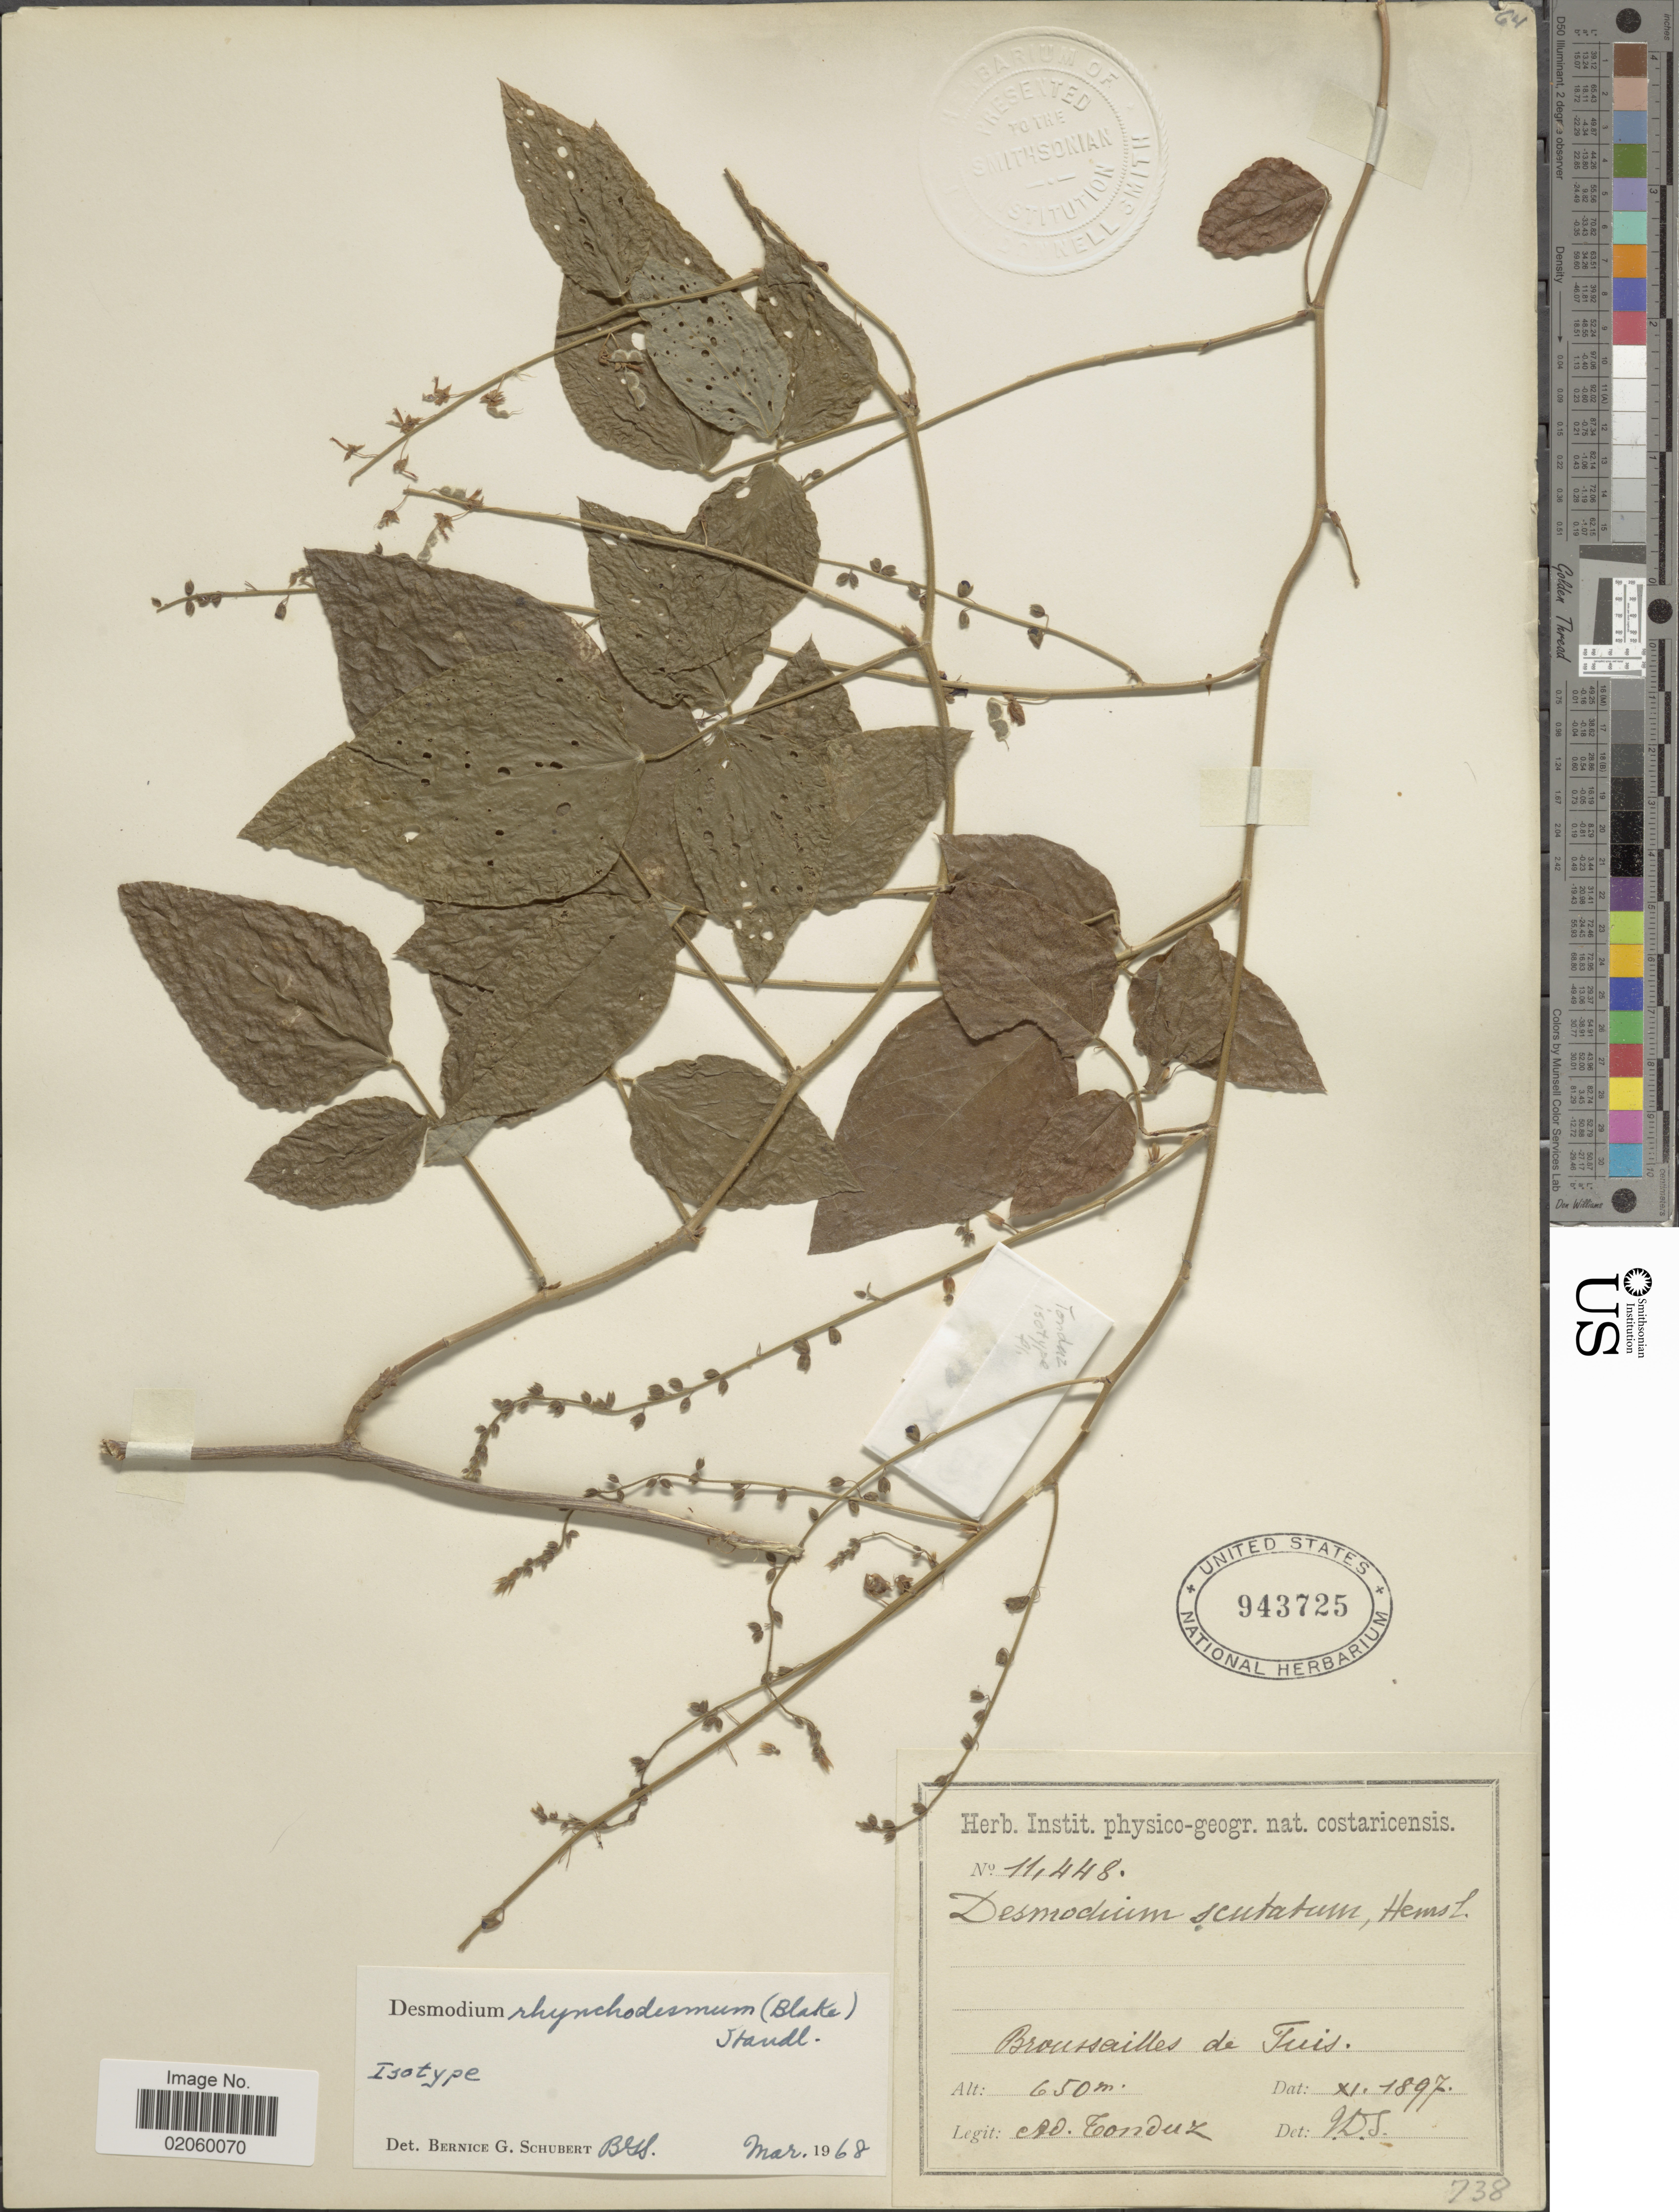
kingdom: Plantae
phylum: Tracheophyta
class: Magnoliopsida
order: Fabales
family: Fabaceae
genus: Desmodium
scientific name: Desmodium rhynchodesmum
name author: (S.F. Blake) Standl.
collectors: A. Tonduz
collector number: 11448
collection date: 1897-11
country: Costa Rica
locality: Broussailles de Tuis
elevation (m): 650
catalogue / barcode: US 943725